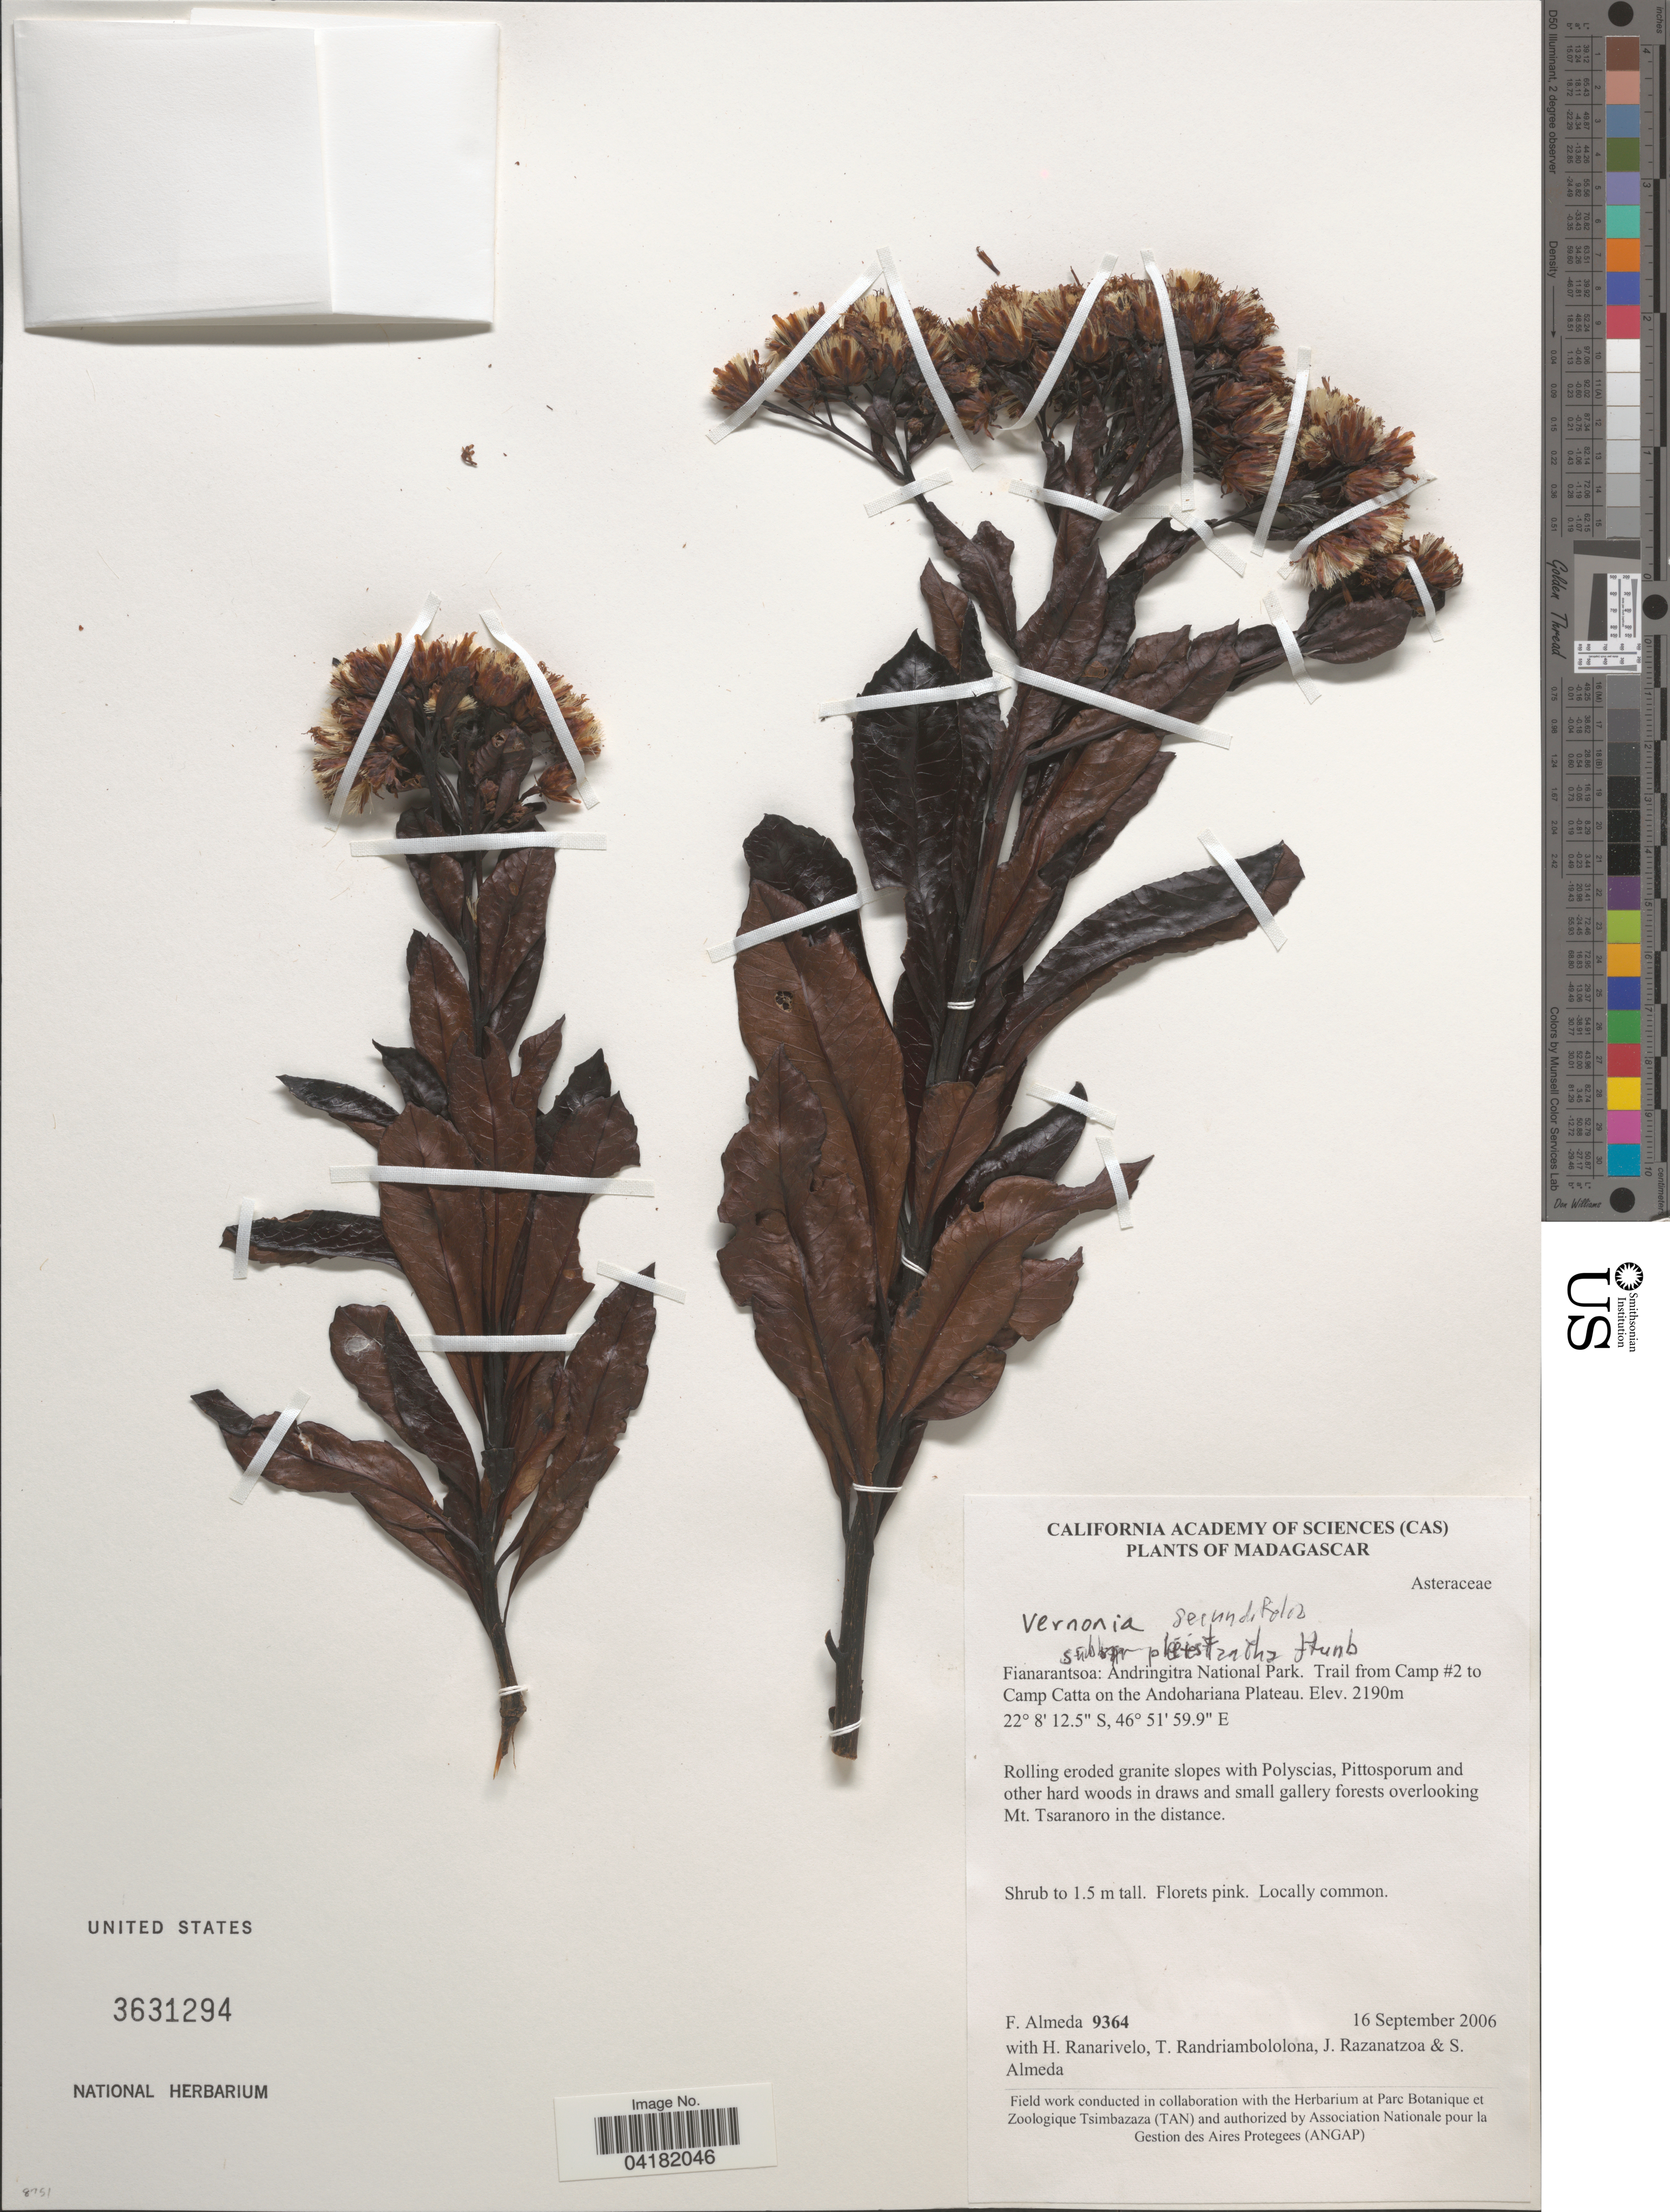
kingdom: Plantae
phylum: Tracheophyta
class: Magnoliopsida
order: Asterales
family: Asteraceae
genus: Gymnanthemum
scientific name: Gymnanthemum secundifolium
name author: (Bojer ex DC.) H. Rob.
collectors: F. Almeda, H. Ranarivelo, T. Randriambololona, J. Razanatzoa & S. Almeda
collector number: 9364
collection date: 2006-09-16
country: Madagascar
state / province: Haute Matsiatra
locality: Andringitra National Park. Trail from Camp #2 to Camp Catta on the Andohariana Plateau.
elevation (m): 2190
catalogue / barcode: US 3631294